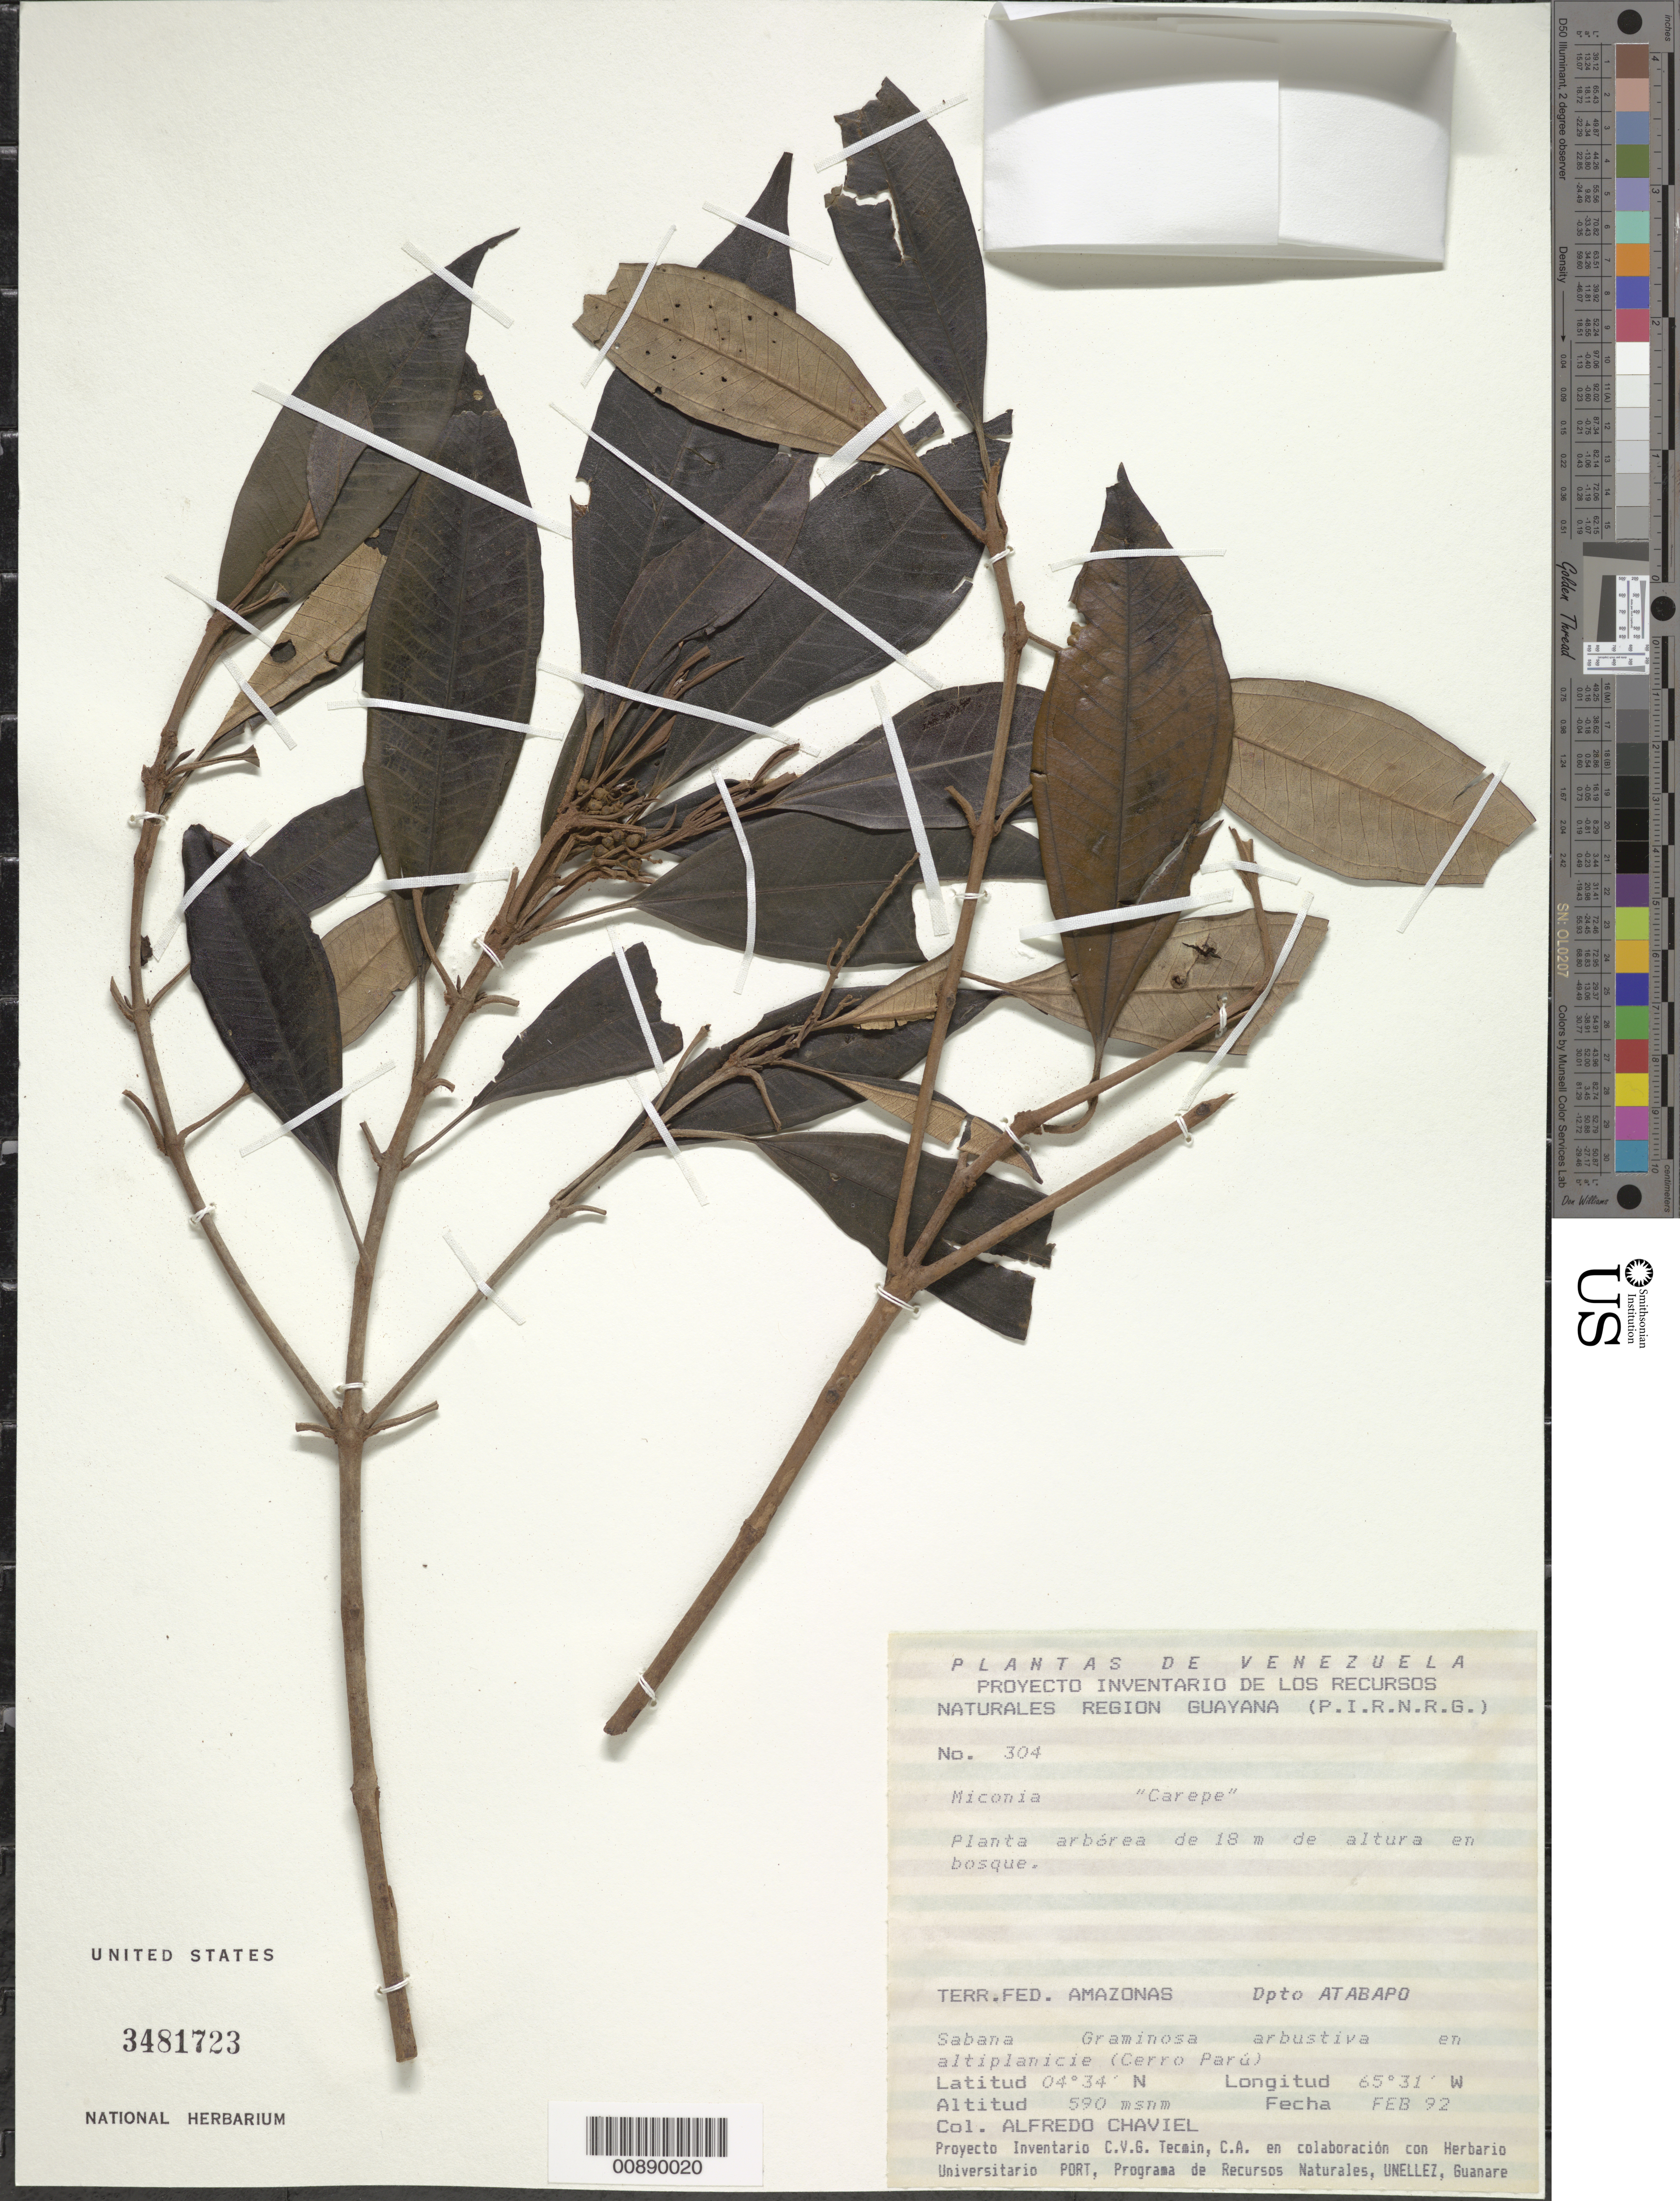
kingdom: Plantae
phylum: Tracheophyta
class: Magnoliopsida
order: Myrtales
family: Melastomataceae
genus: Miconia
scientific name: Miconia sp.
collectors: A. Chaviel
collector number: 304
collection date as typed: Feb-92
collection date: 1992-02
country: Venezuela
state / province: Amazonas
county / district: Atabapo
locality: Cerro Parú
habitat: Sabana graminosa arbustiva en altiplanicie; en bosque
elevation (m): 590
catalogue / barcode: US 3481723